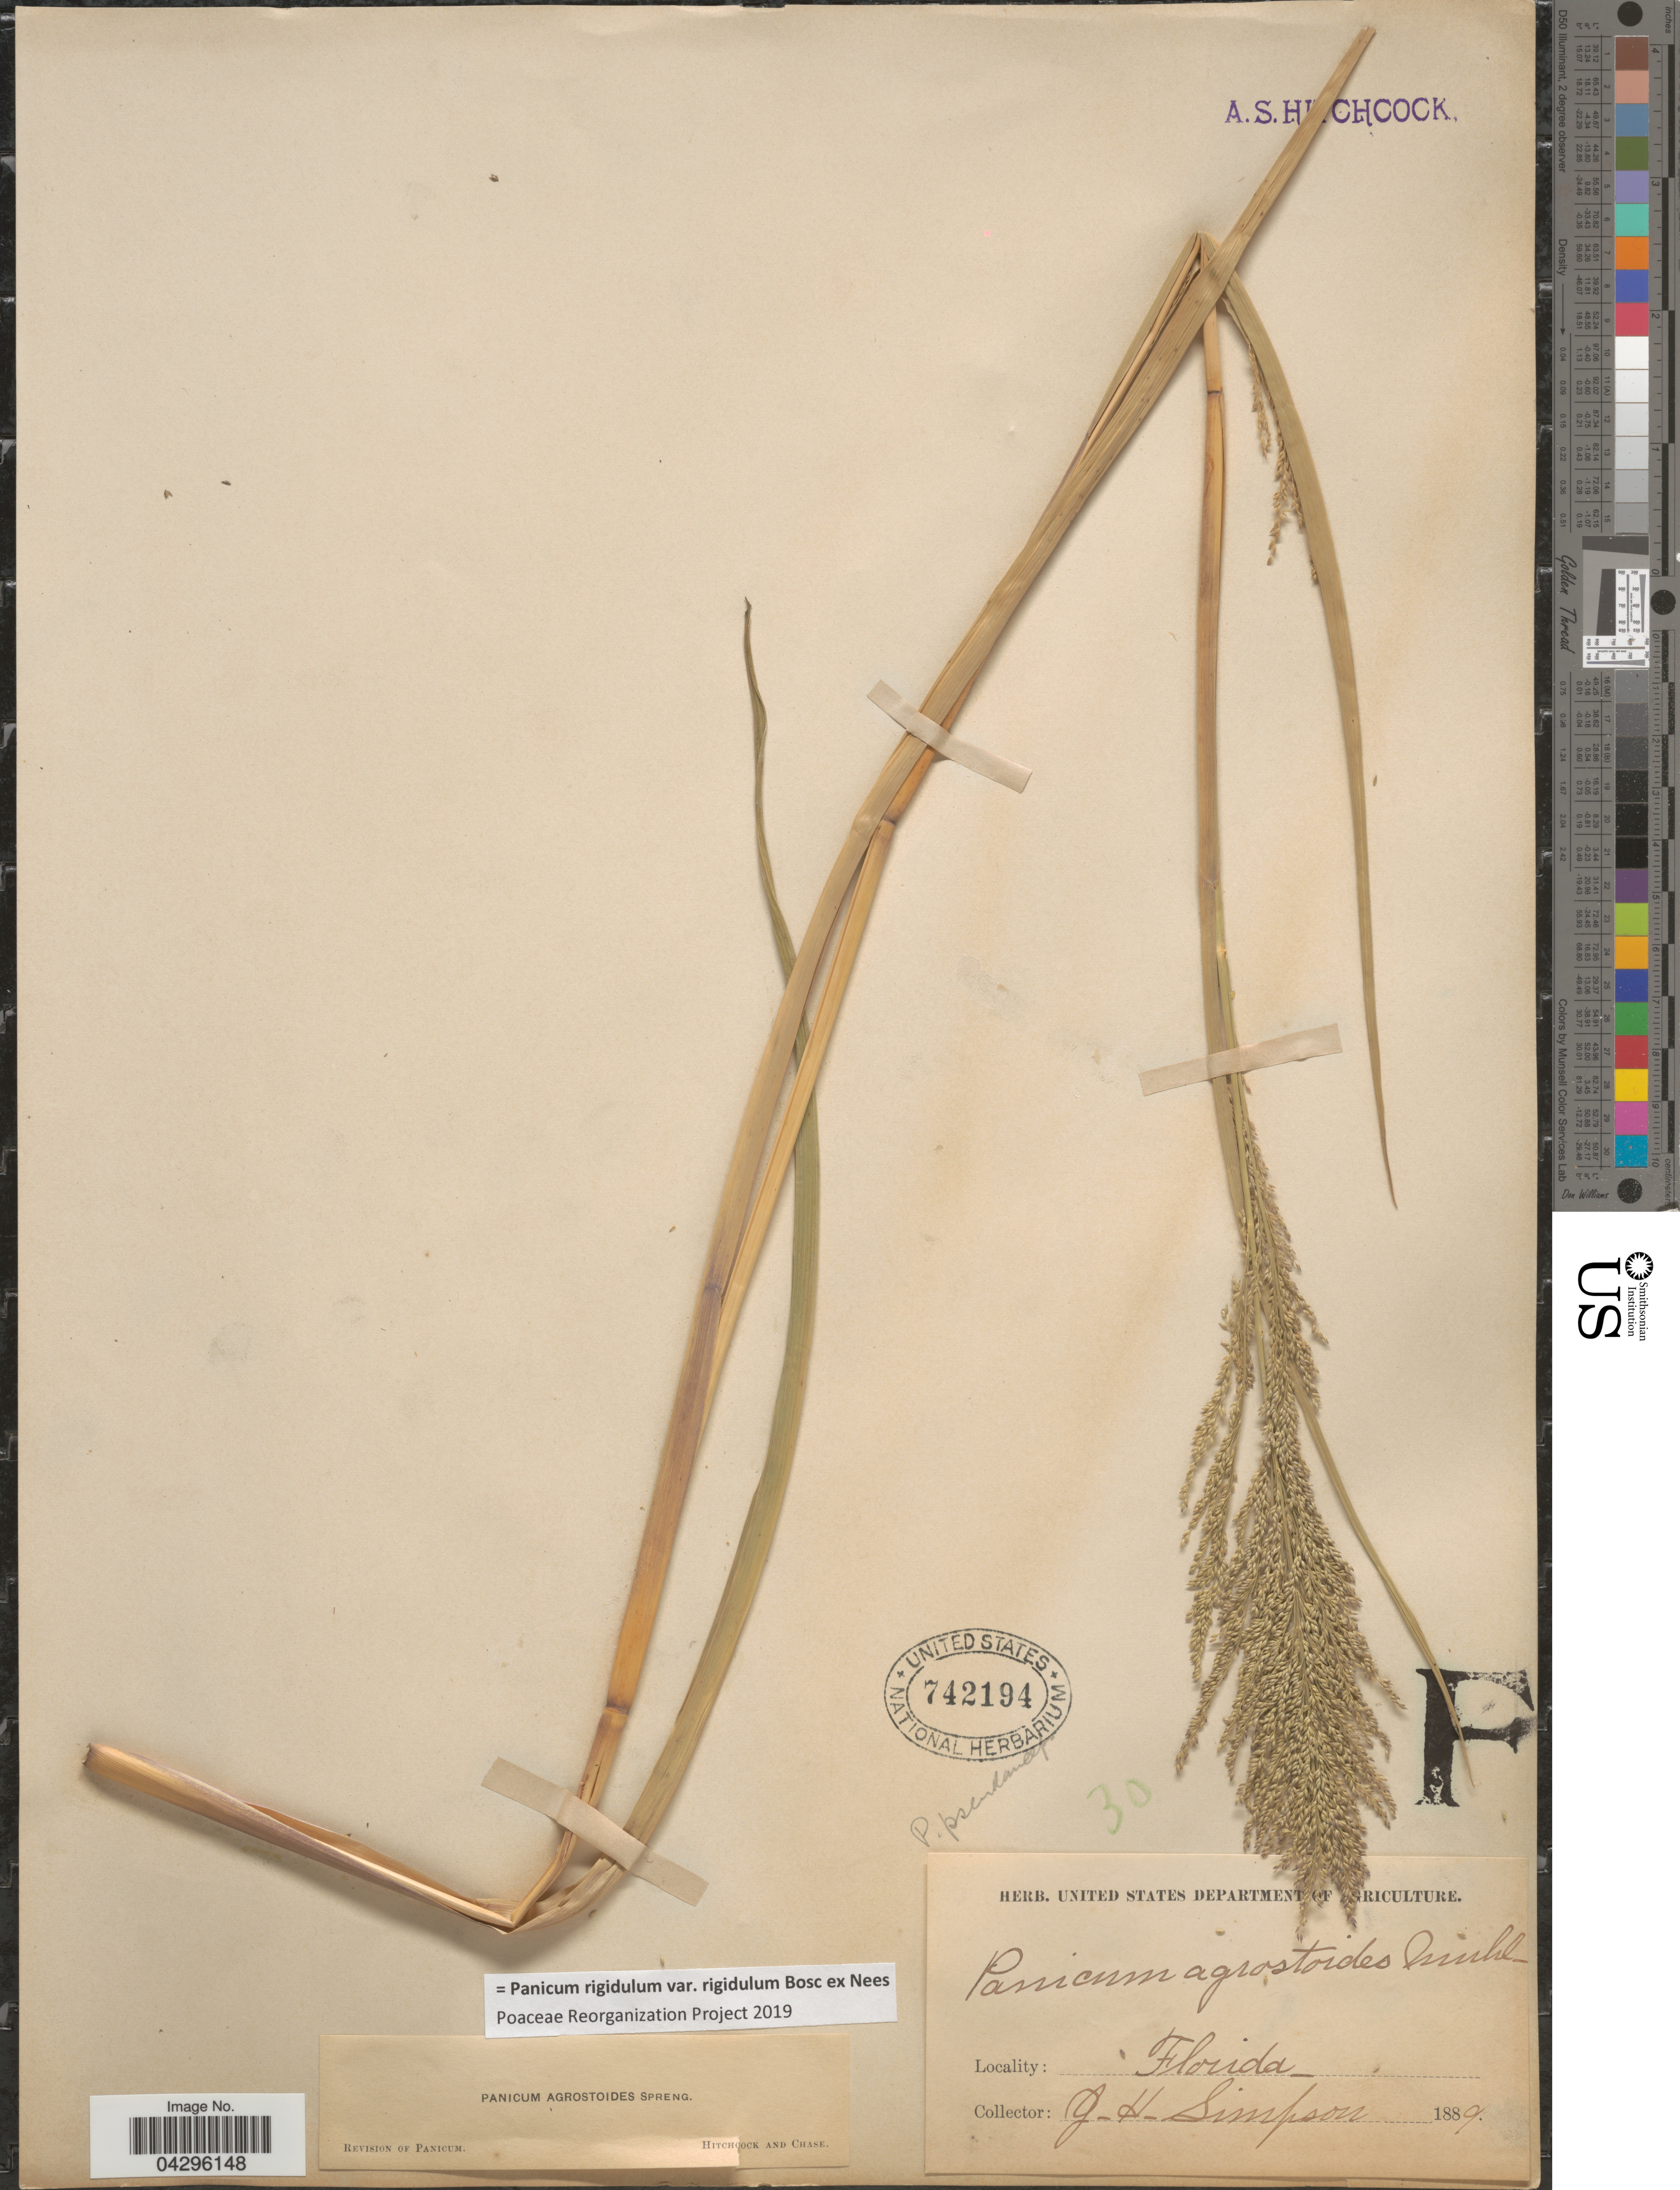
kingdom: Plantae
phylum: Tracheophyta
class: Liliopsida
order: Poales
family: Poaceae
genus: Panicum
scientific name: Panicum rigidulum var. rigidulum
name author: Bosc ex Nees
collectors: J. H. Simpson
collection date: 1889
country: United States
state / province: Florida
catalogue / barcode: US 742194